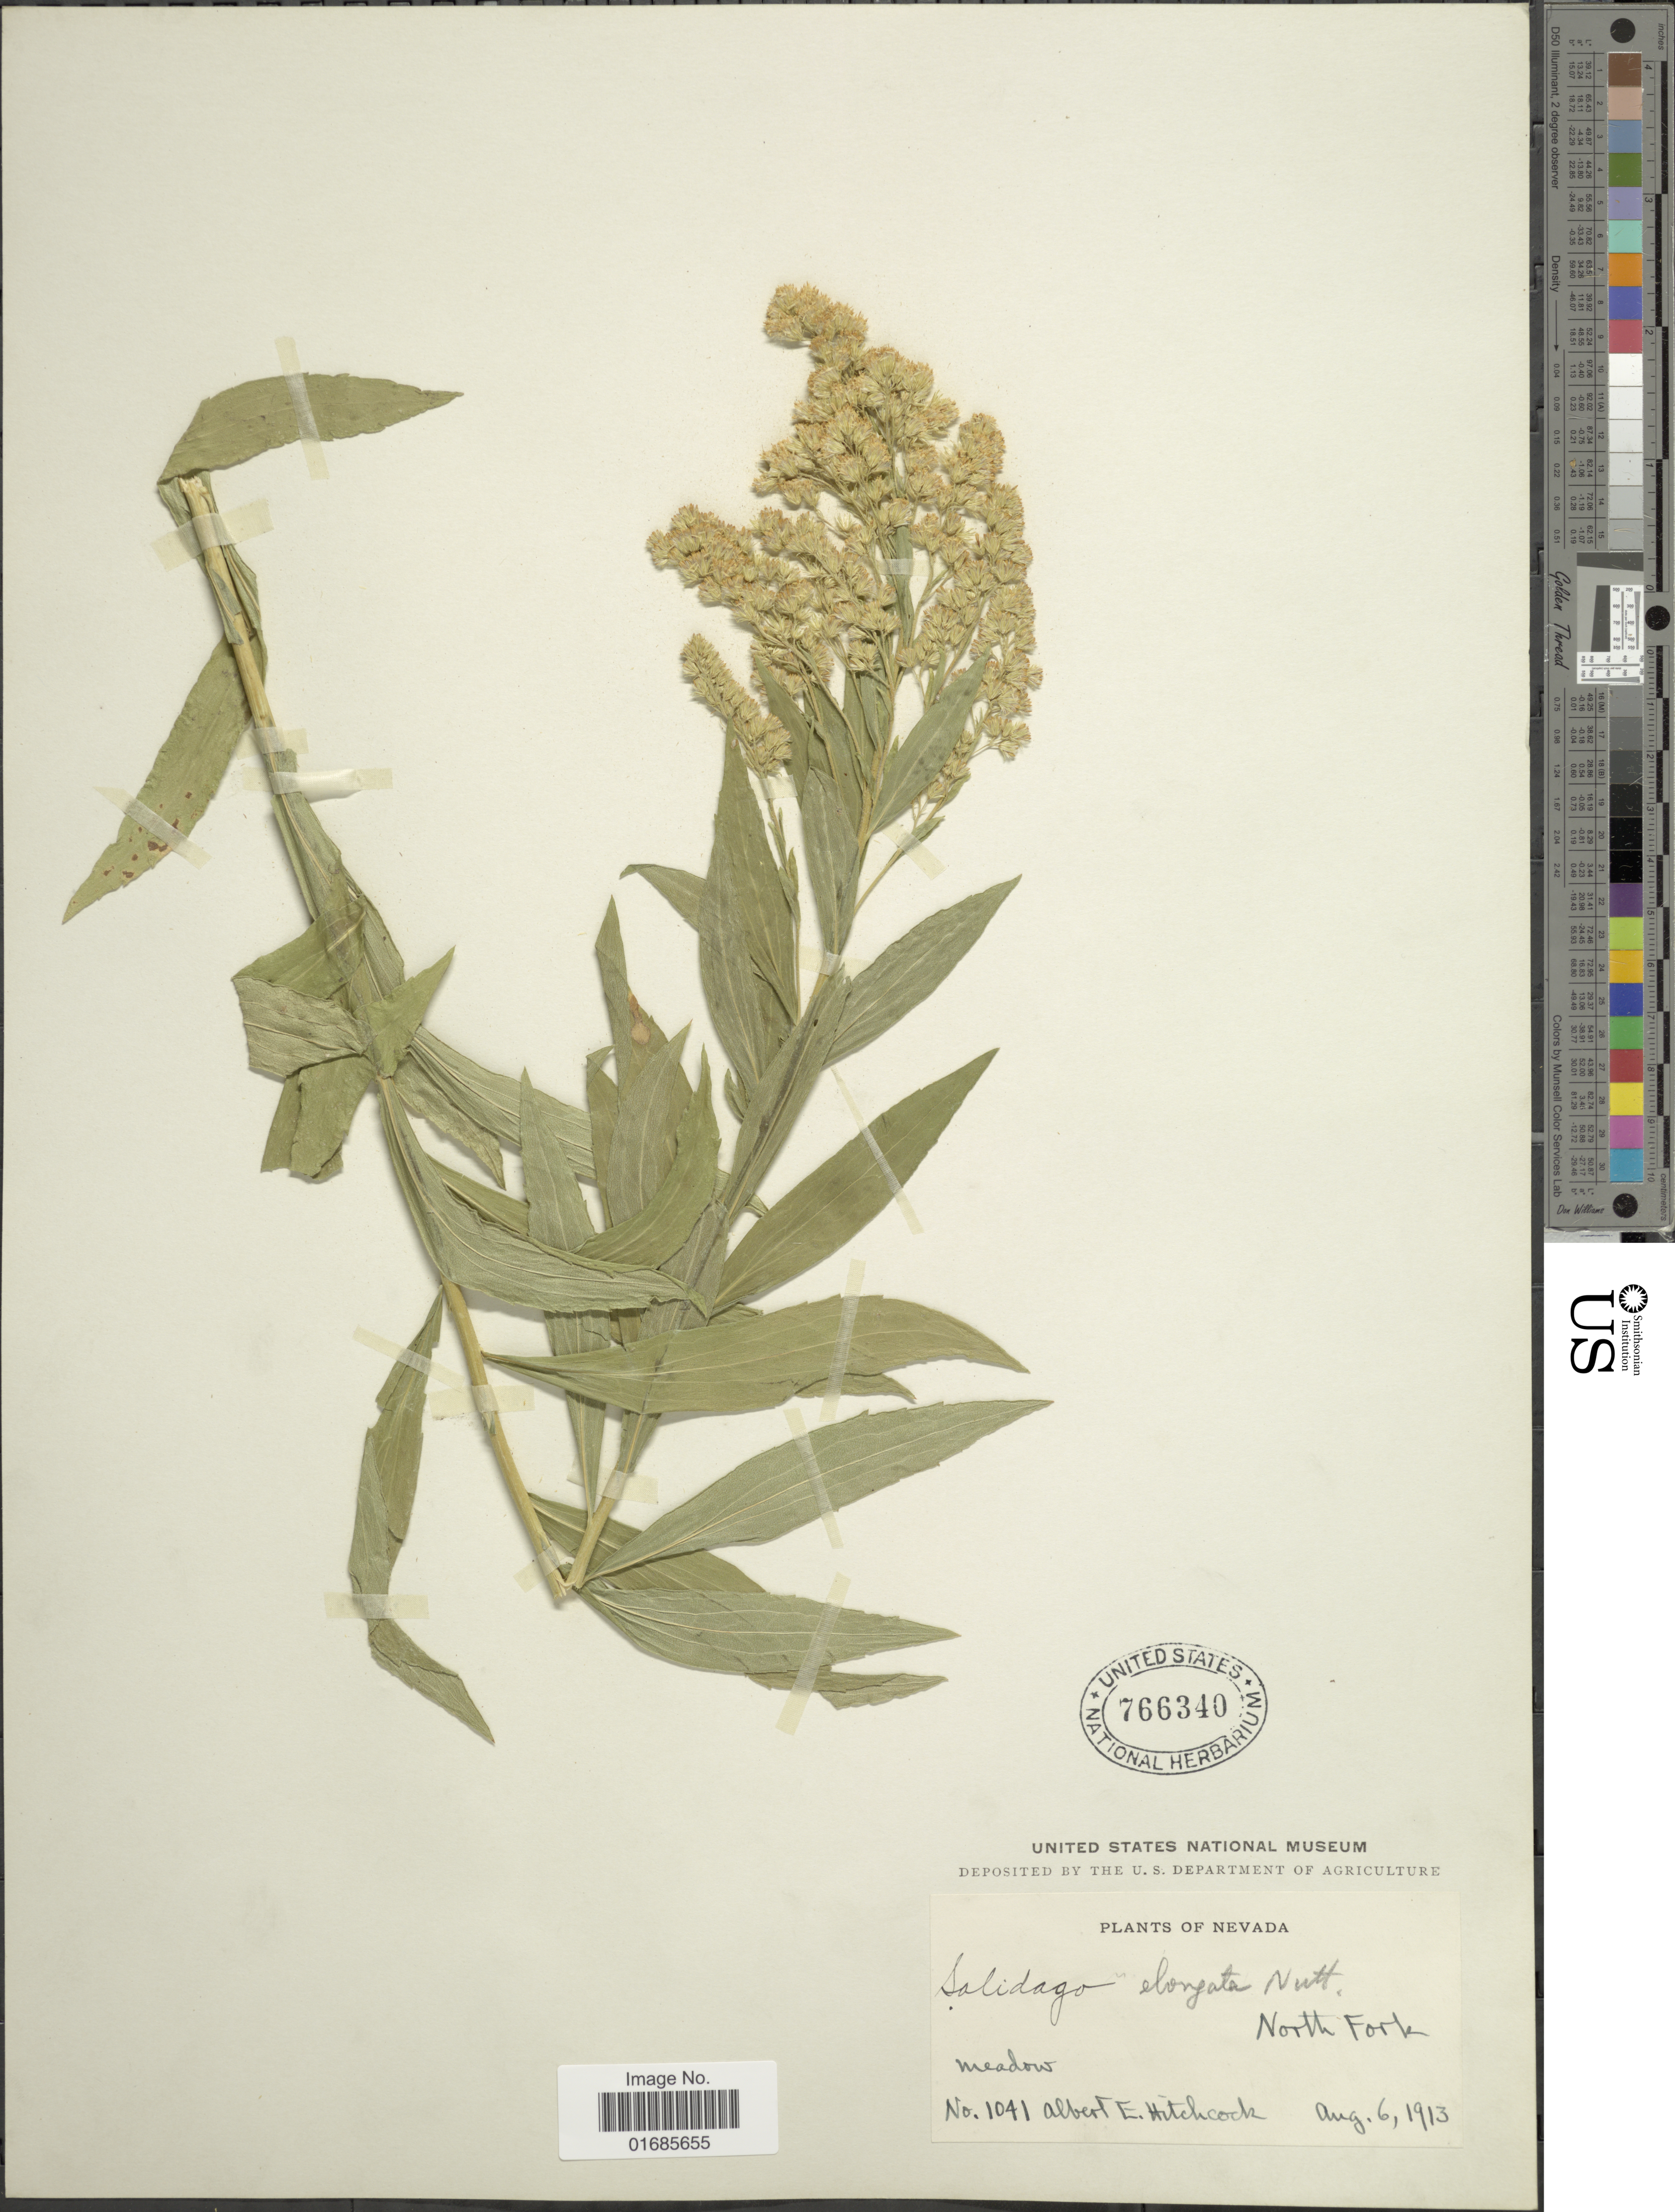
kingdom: Plantae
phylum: Tracheophyta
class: Magnoliopsida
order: Asterales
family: Asteraceae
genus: Solidago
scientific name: Solidago canadensis var. salebrosa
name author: (Piper) M.E. Jones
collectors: A. Hitchcock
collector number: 1041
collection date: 1913-08-06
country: United States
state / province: Nevada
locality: North Fork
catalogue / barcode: US 766340